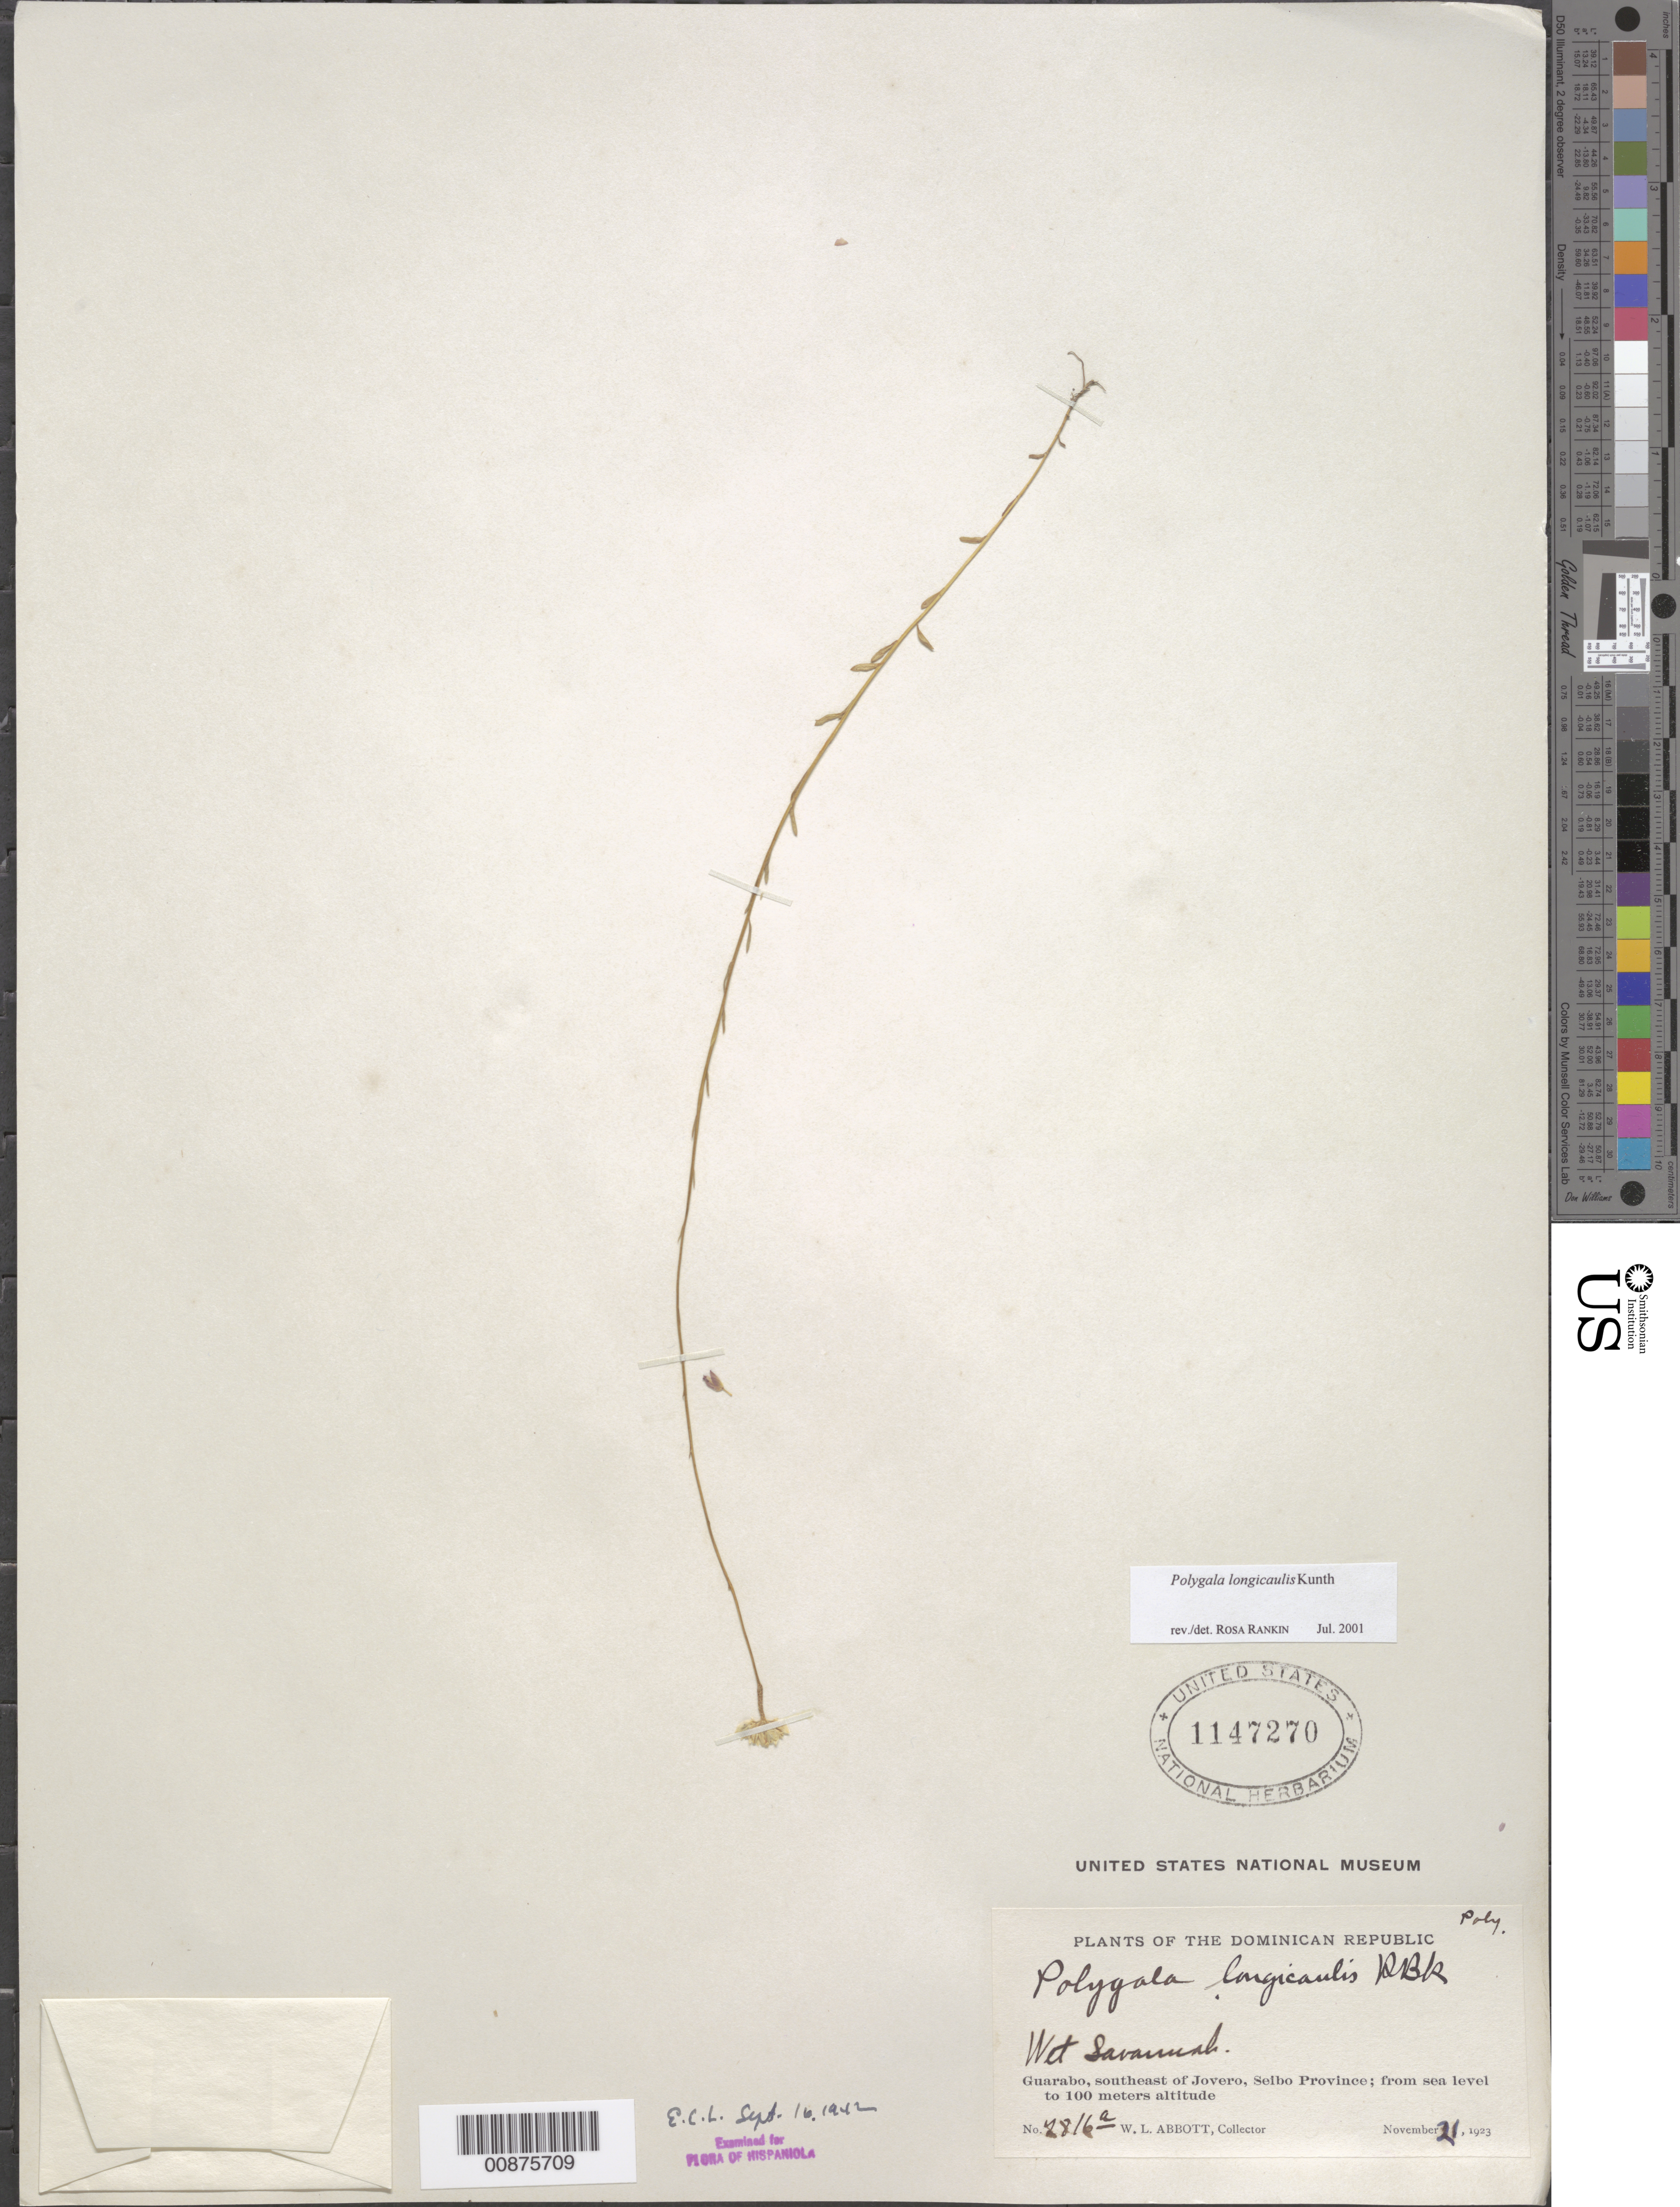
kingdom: Plantae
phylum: Tracheophyta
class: Magnoliopsida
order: Fabales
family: Polygalaceae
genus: Polygala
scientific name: Polygala longicaulis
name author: Kunth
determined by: Rankin Rodriguez, Rosa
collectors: W. L. Abbott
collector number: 2816A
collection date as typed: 21 Nov 1923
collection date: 1923-11-21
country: Dominican Republic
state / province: El Seibo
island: Hispaniola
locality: Guarabo, SE of Jovero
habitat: Wet savannah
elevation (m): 0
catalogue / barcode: US 1147270